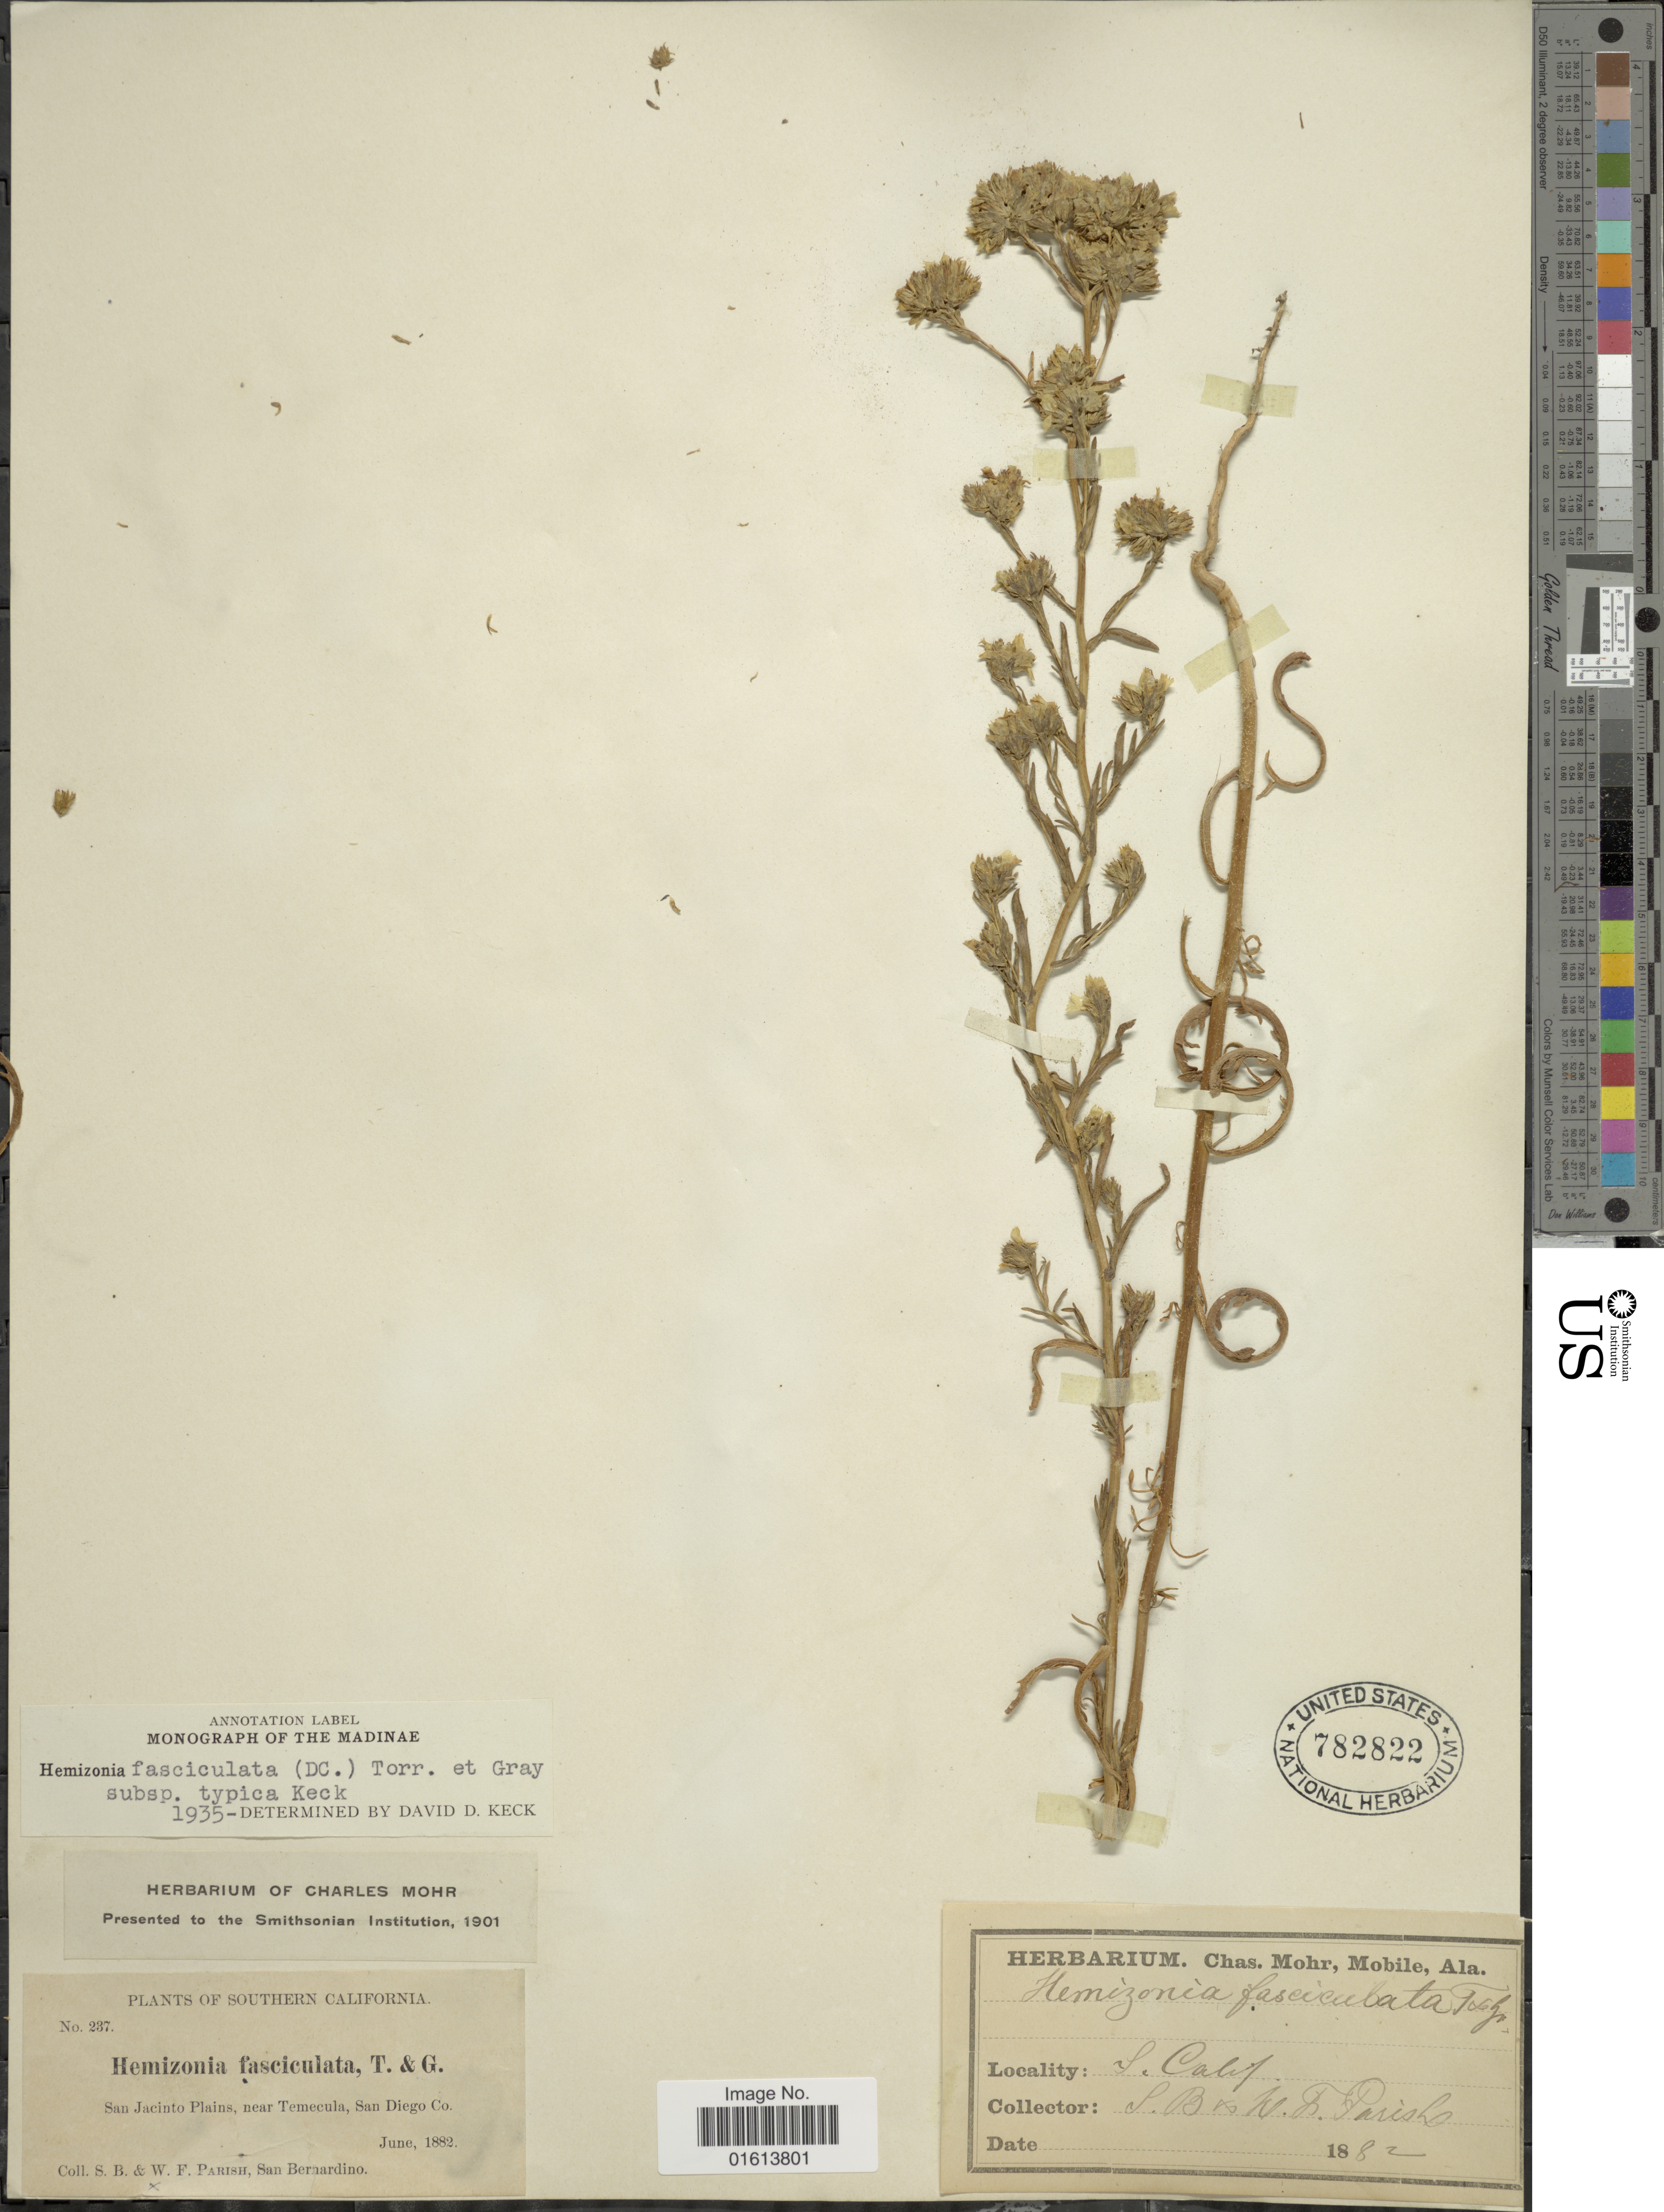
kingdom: Plantae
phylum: Tracheophyta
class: Magnoliopsida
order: Asterales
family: Asteraceae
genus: Deinandra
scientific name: Deinandra fasciculata subsp. fasciculata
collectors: S. B. Parish & W. F. Parish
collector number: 237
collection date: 1882-06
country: United States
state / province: California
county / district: San Diego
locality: California. San Jacinto Plains, near Temecula, San Diego Co.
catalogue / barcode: US 782822